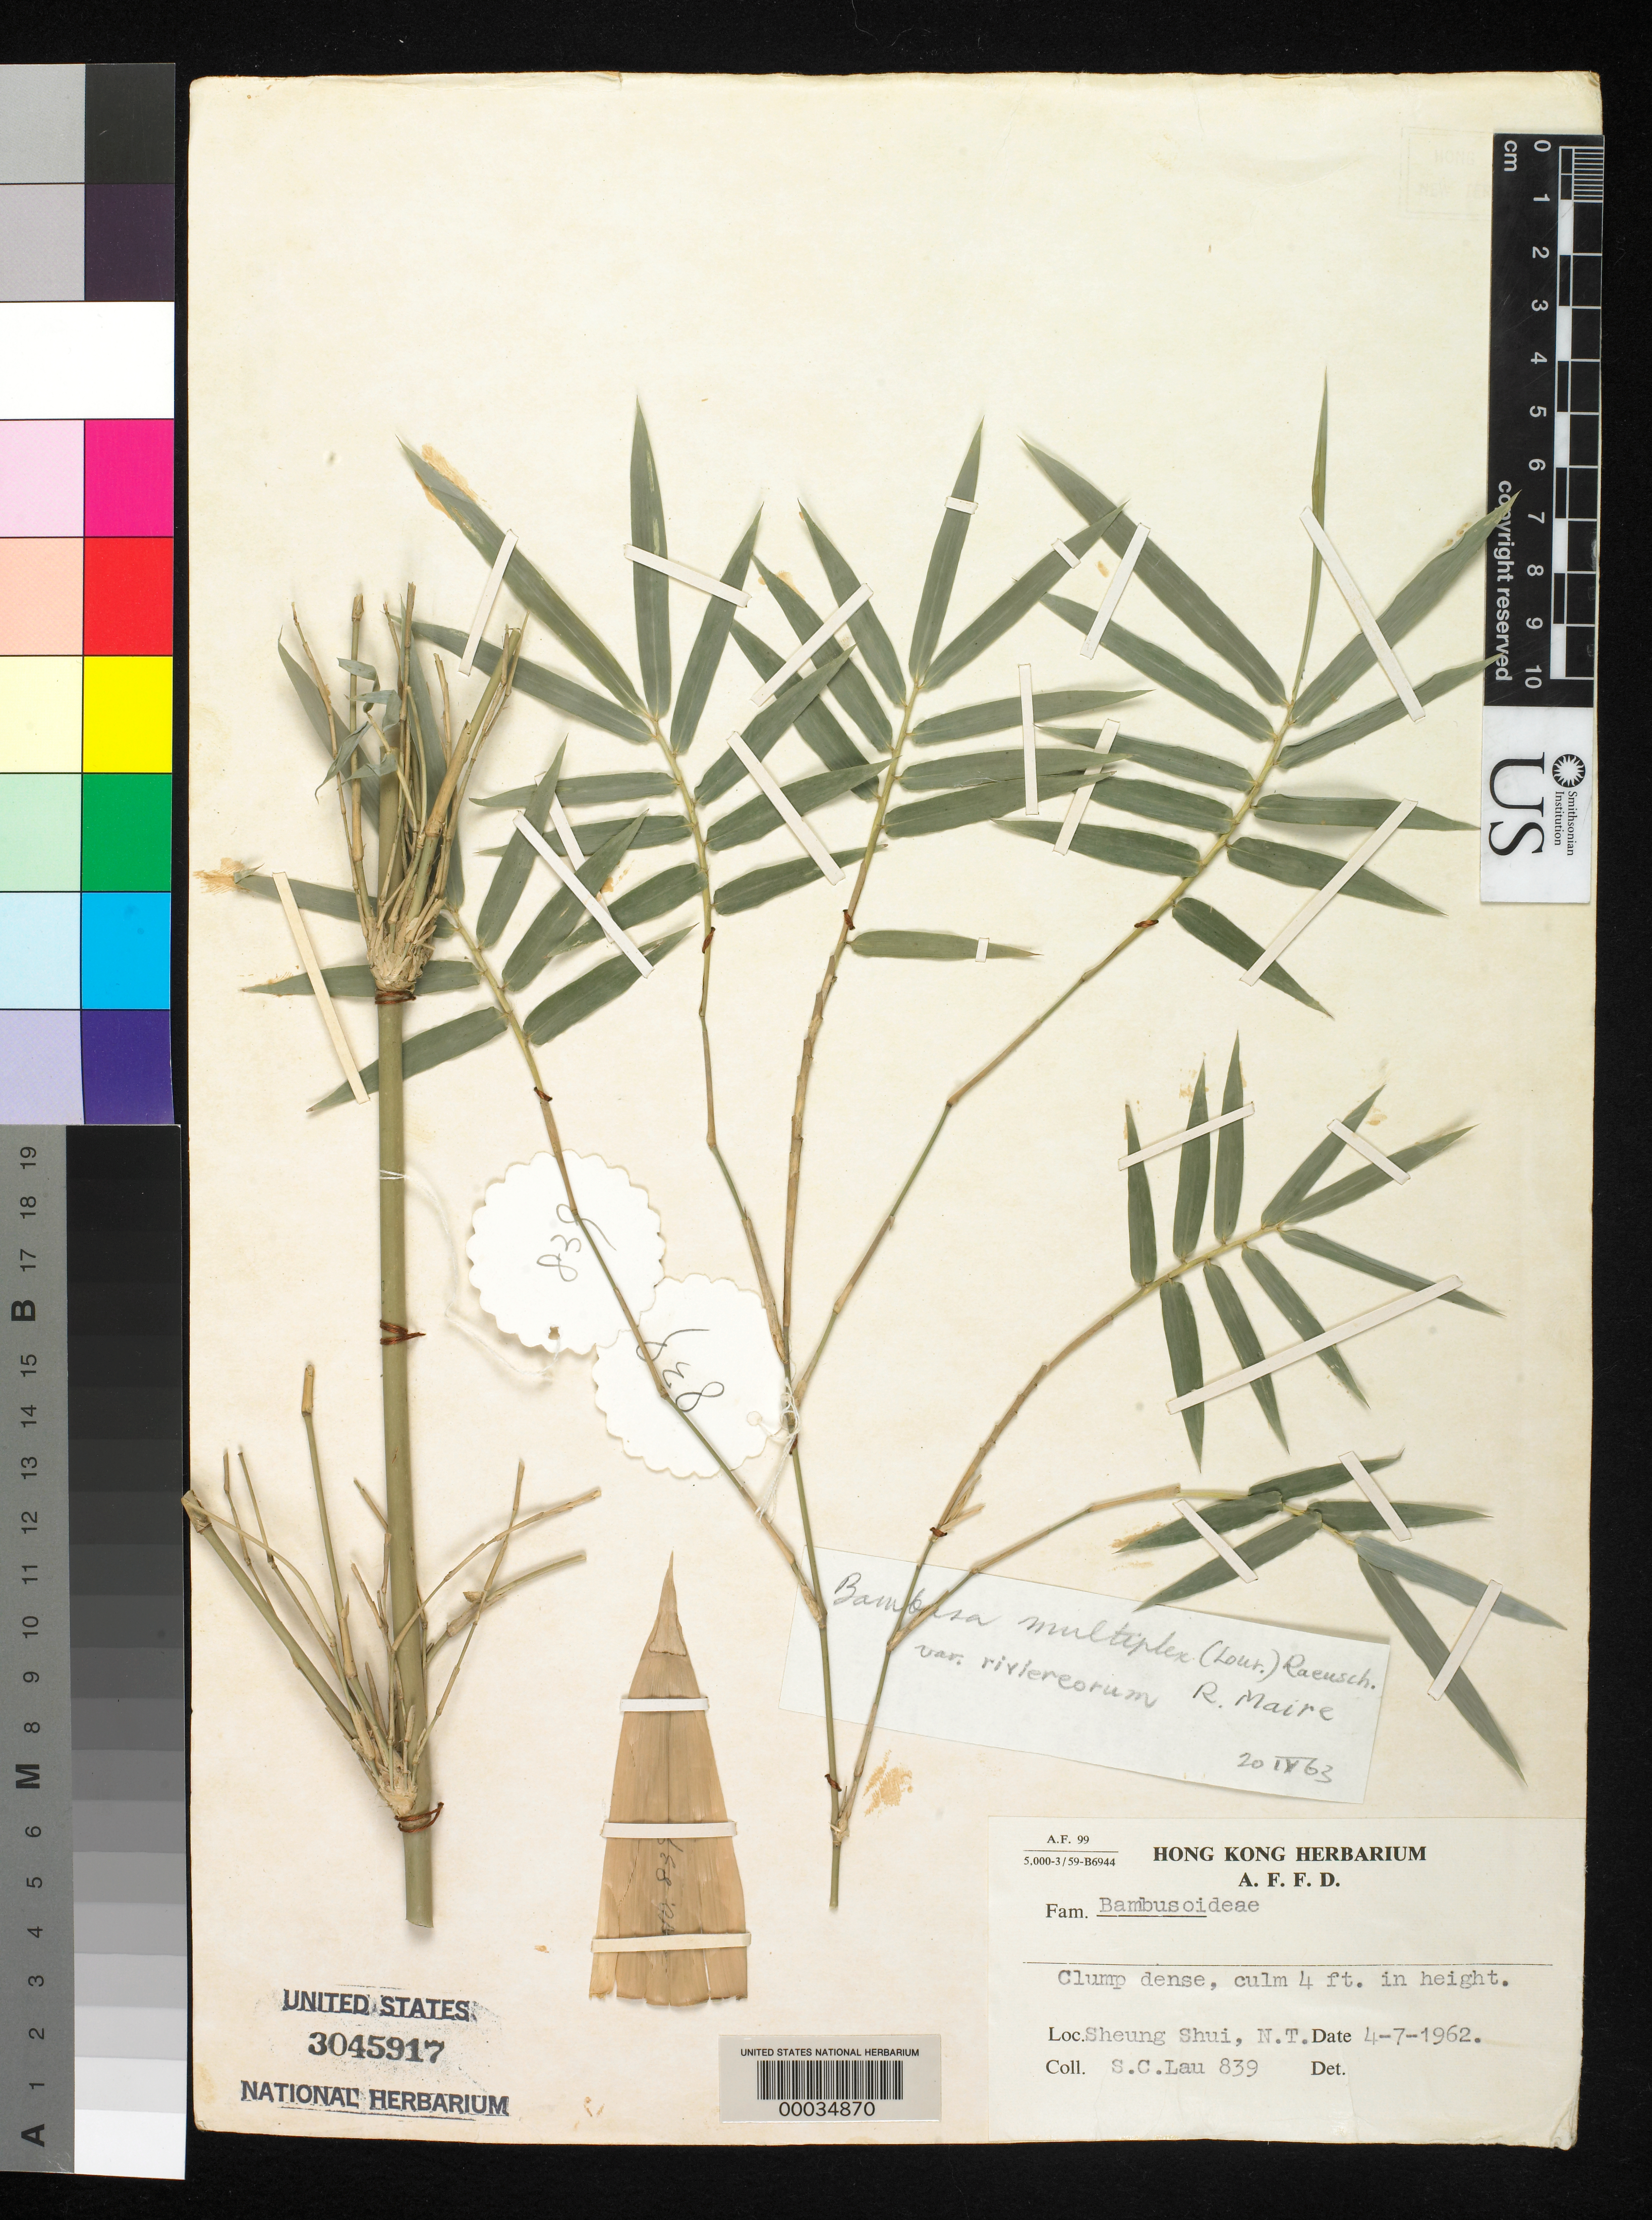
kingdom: Plantae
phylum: Tracheophyta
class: Liliopsida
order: Poales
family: Poaceae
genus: Bambusa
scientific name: Bambusa multiplex var. riviereorum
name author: Maire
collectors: S. C. Lau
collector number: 839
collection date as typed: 07 Apr 1962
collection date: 1962-04-07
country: China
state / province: Hong Kong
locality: Sheung shui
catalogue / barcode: US 3045917